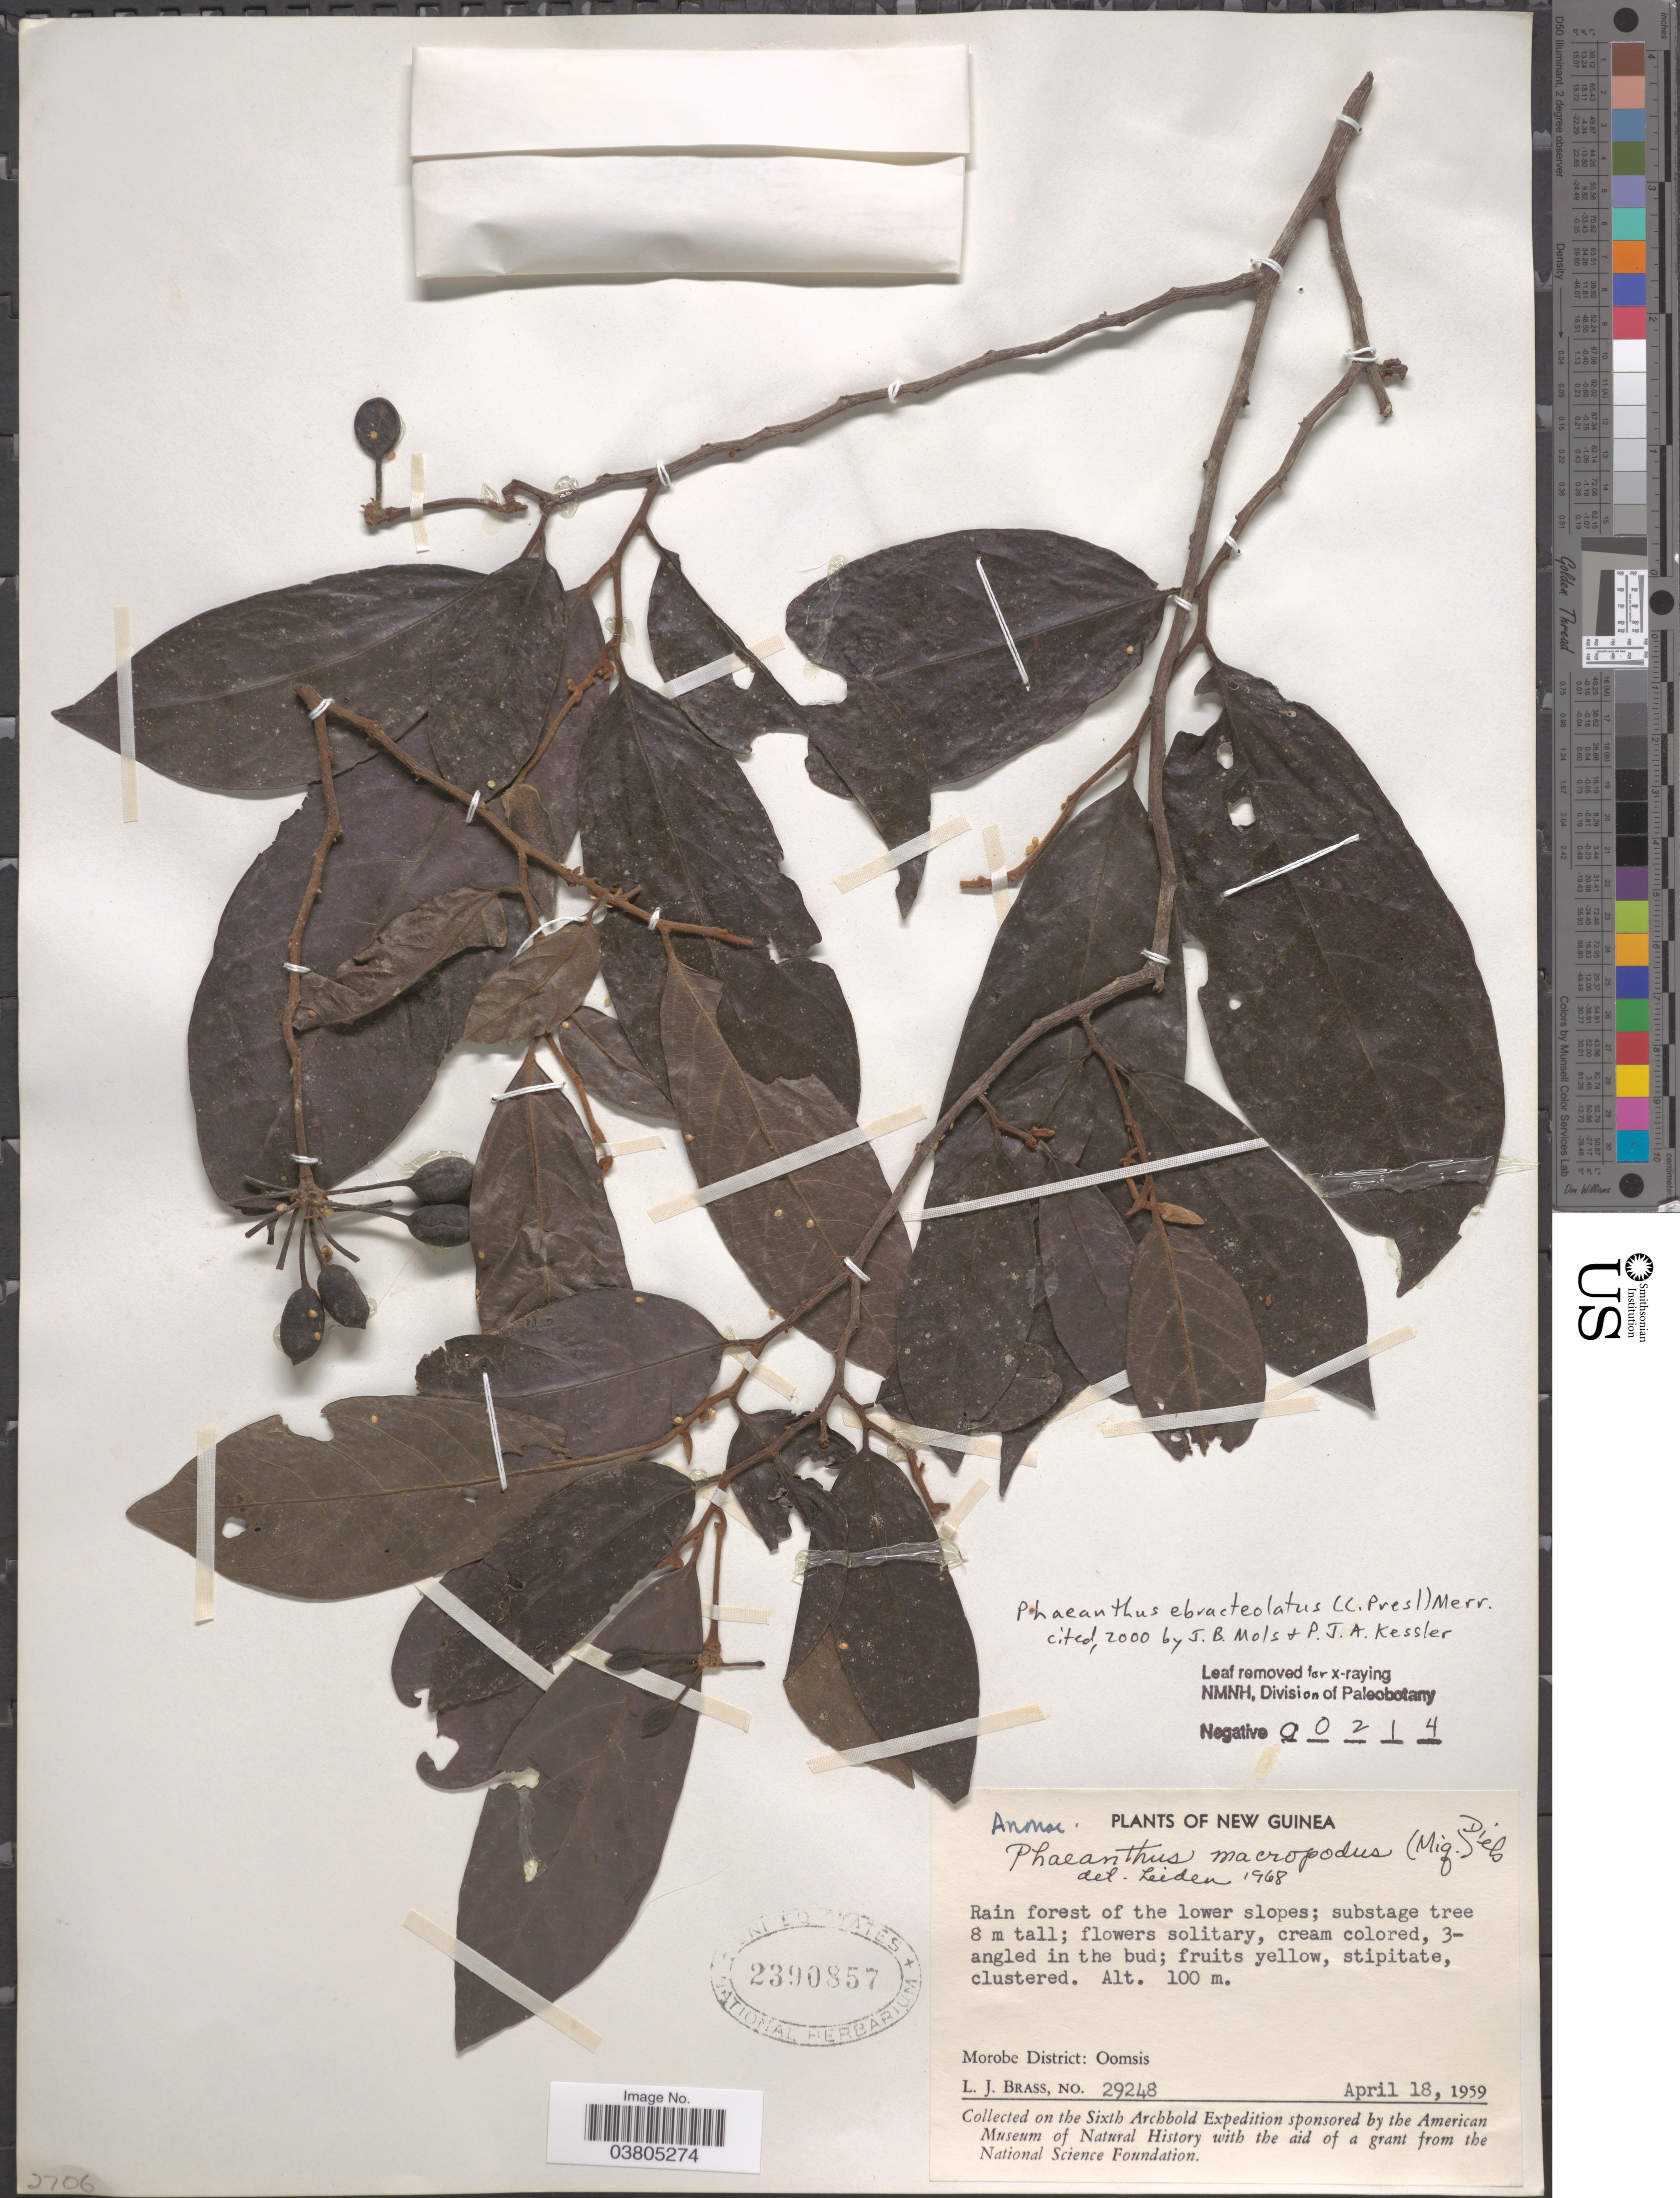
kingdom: Plantae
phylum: Tracheophyta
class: Magnoliopsida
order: Magnoliales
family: Annonaceae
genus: Phaeanthus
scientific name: Phaeanthus ebracteolatus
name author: (C. Presl) Merr.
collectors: L. J. Brass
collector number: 29248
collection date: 1959-04-18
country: Papua New Guinea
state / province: Morobe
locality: New Guinea. Morobe District: Oomsis.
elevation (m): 100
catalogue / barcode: US 2390857